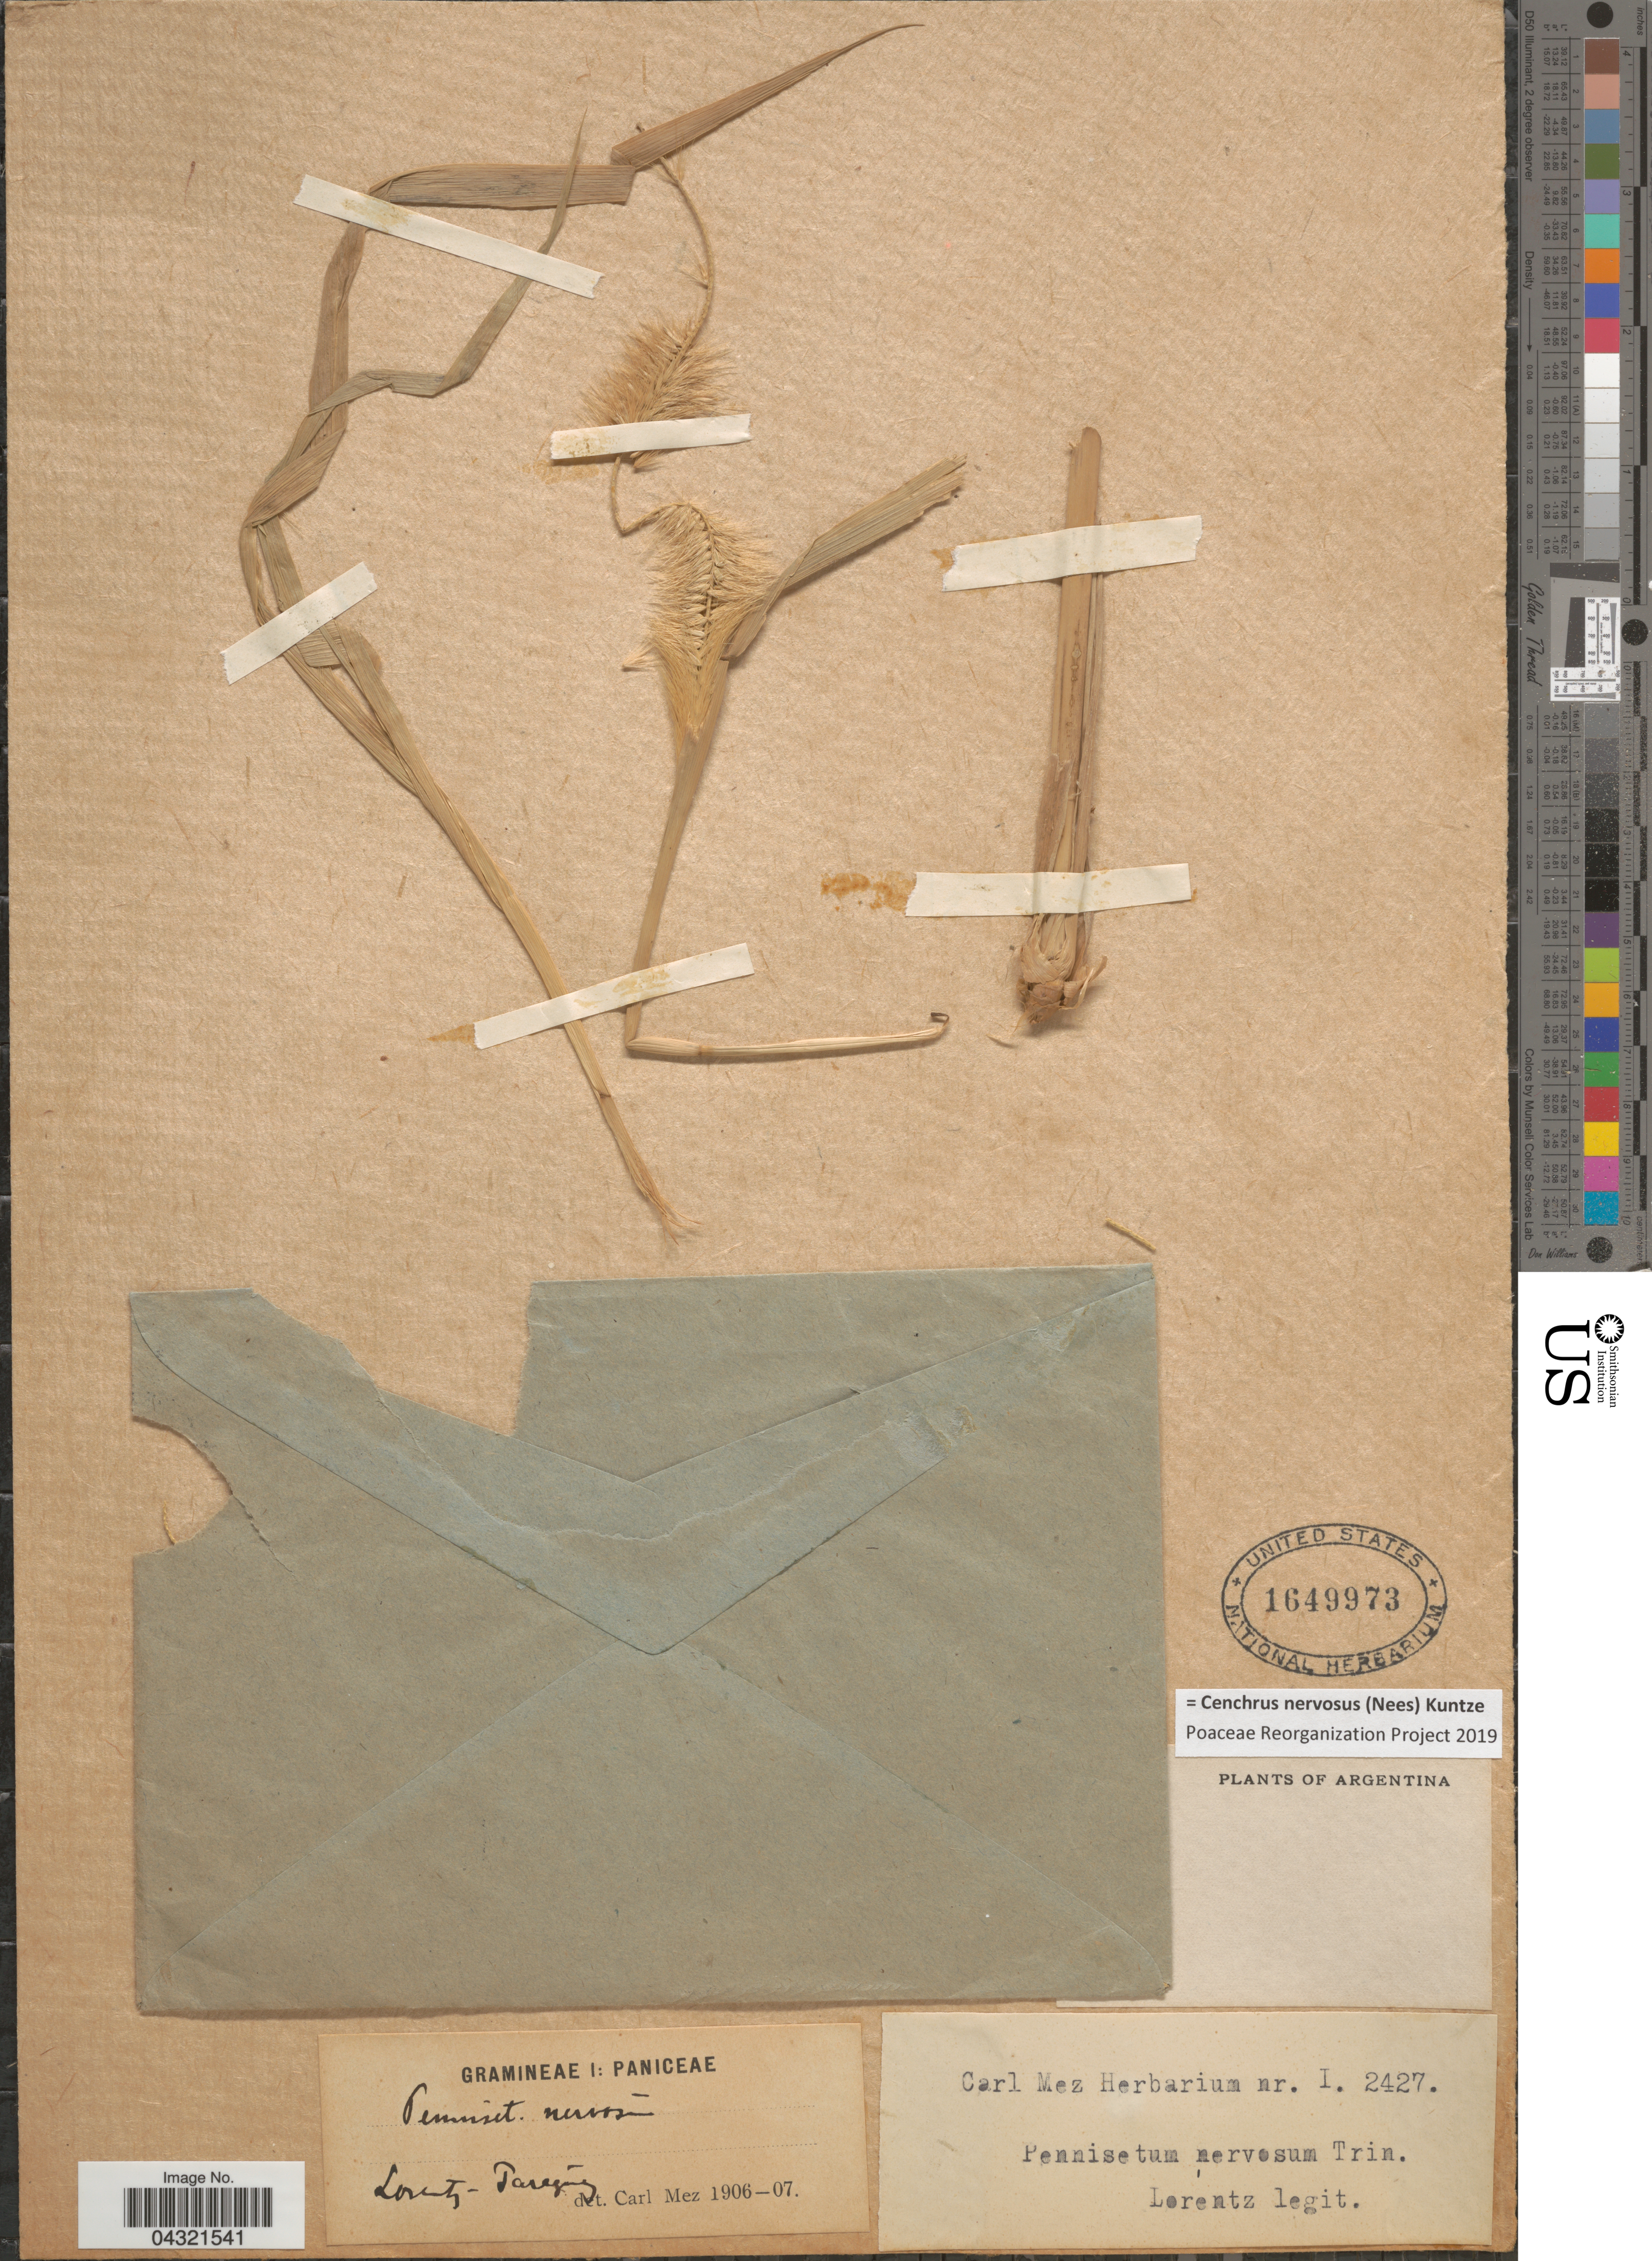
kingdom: Plantae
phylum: Tracheophyta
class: Liliopsida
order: Poales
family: Poaceae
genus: Cenchrus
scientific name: Cenchrus nervosus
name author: (Nees) Kuntze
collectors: -. Lorentz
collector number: I2427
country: Argentina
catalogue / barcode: US 1649973